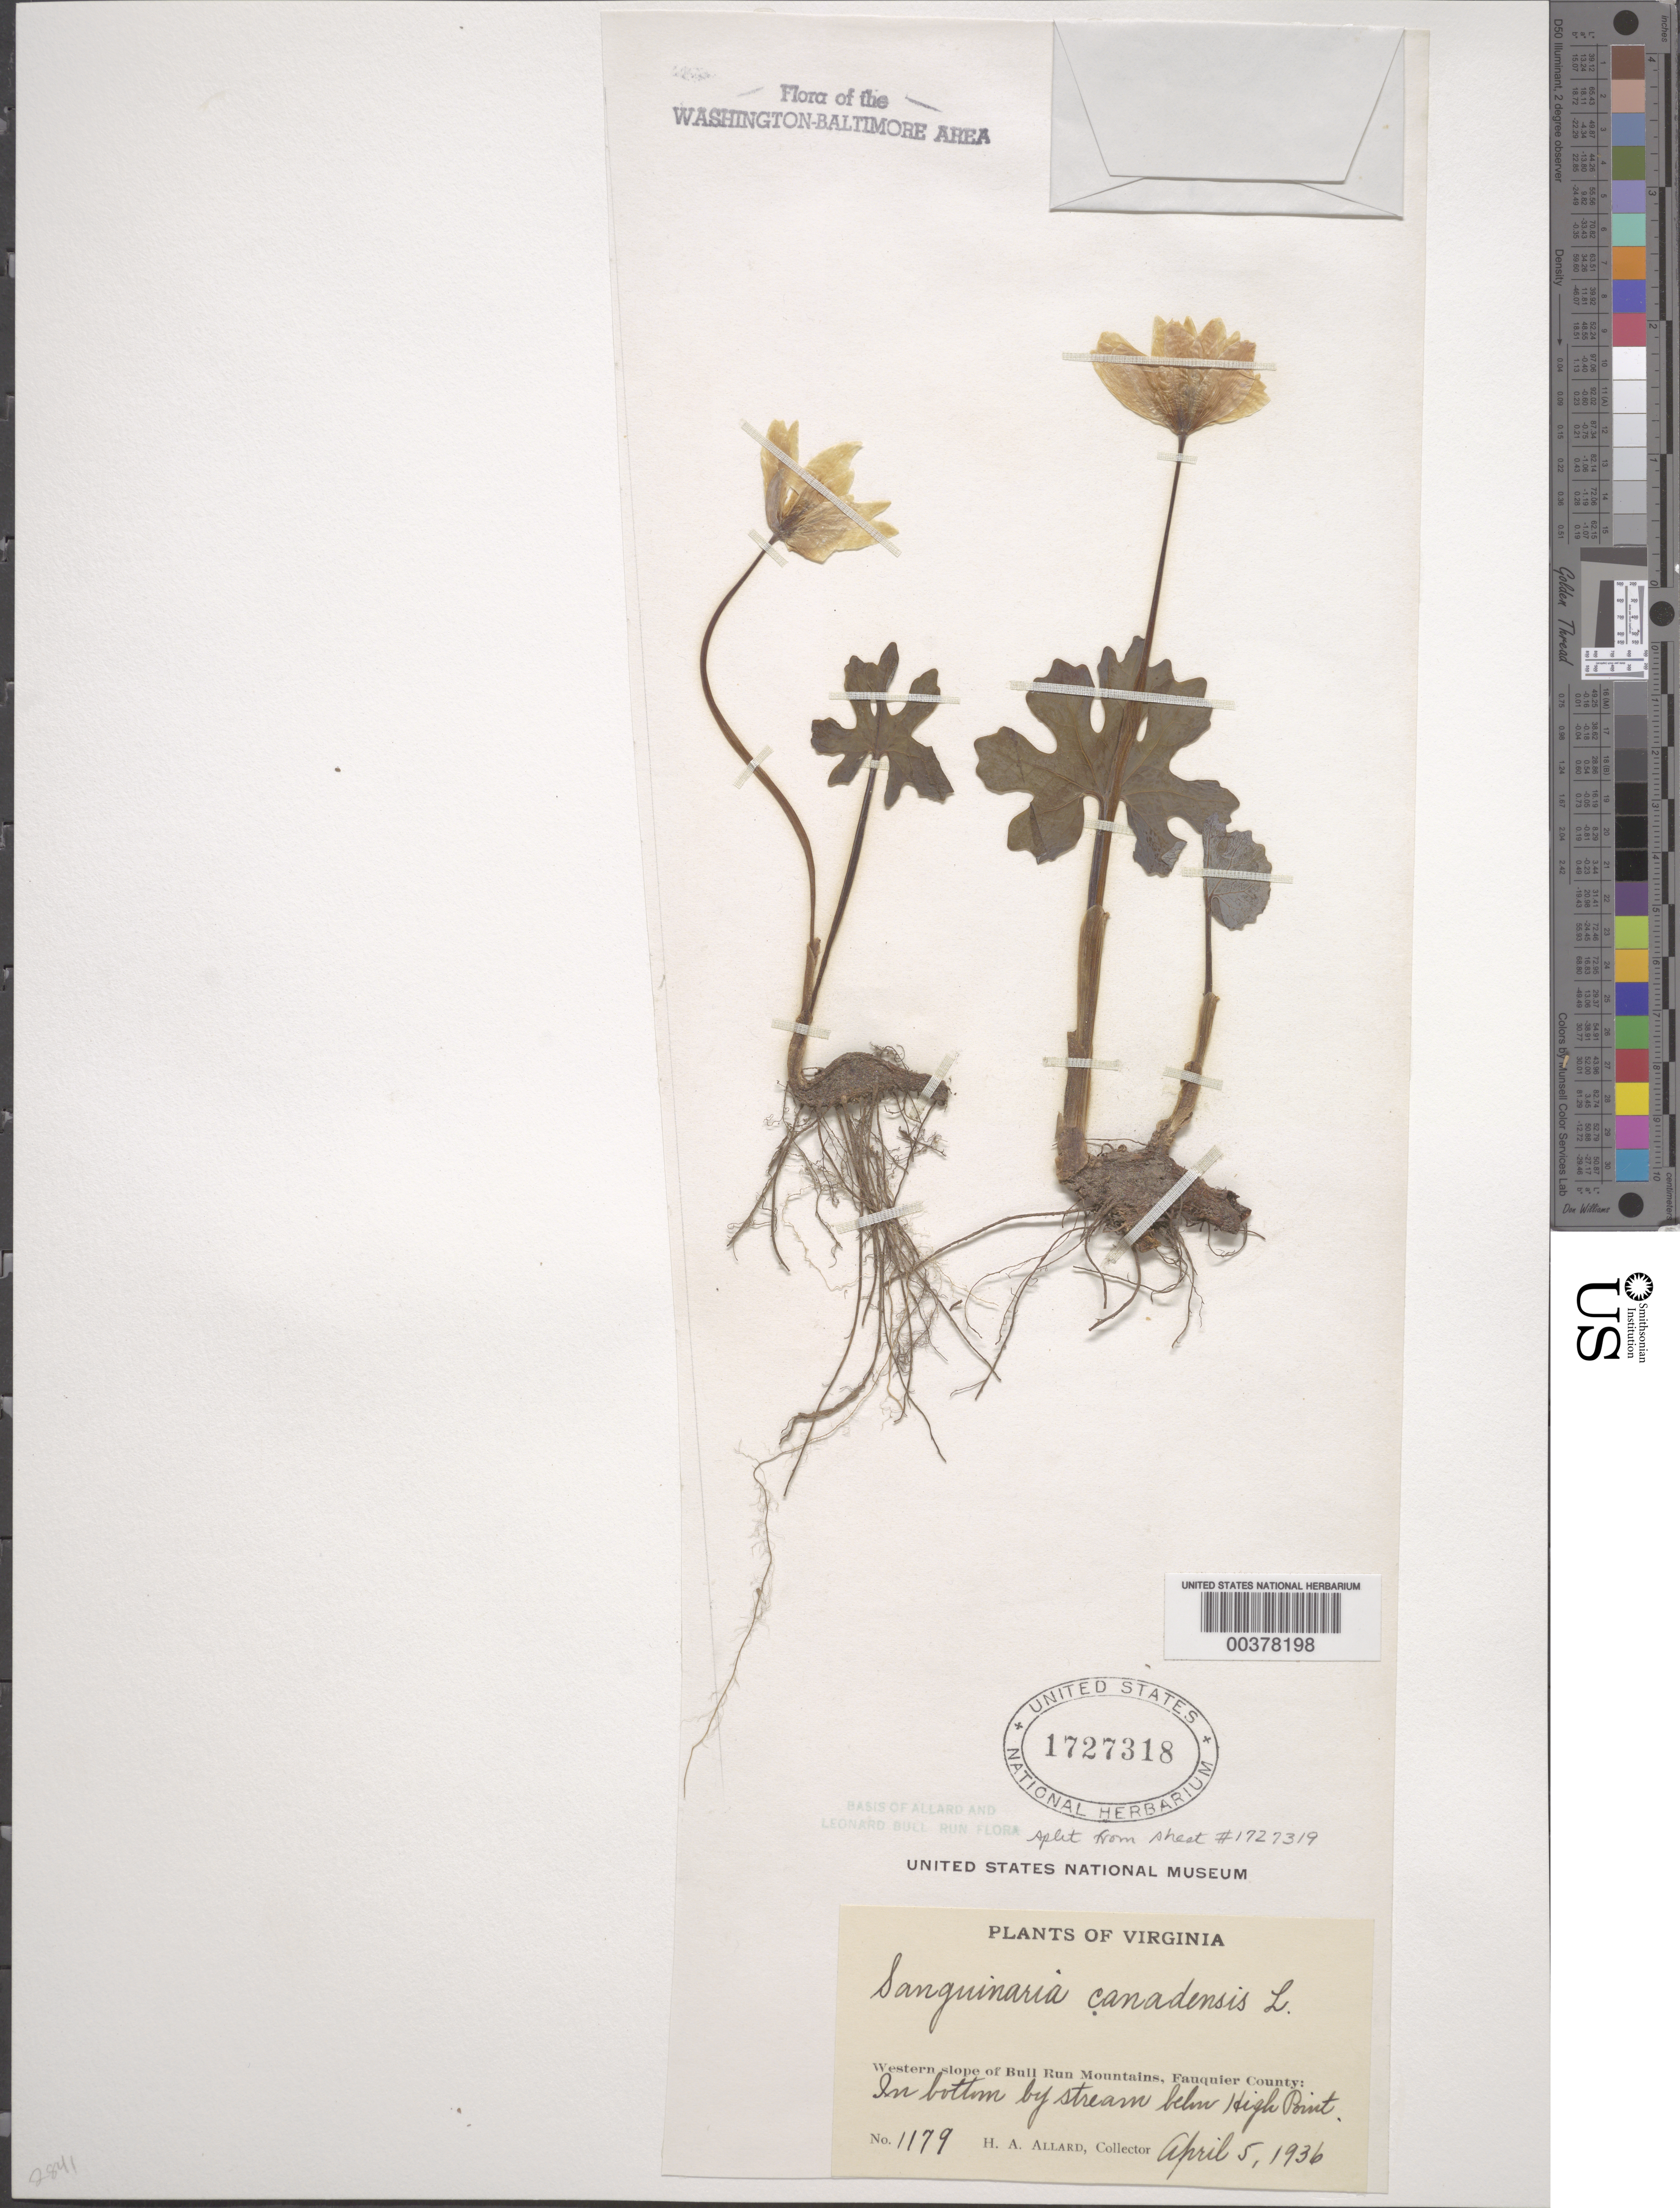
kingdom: Plantae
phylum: Tracheophyta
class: Magnoliopsida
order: Ranunculales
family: Papaveraceae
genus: Sanguinaria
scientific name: Sanguinaria canadensis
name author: L.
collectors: H. A. Allard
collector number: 1179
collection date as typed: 05 Apr 1936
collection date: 1936-04-05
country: United States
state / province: Virginia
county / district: Fauquier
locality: Western slope of Bull Run Mts.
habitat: In bottom by stream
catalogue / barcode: US 1727318